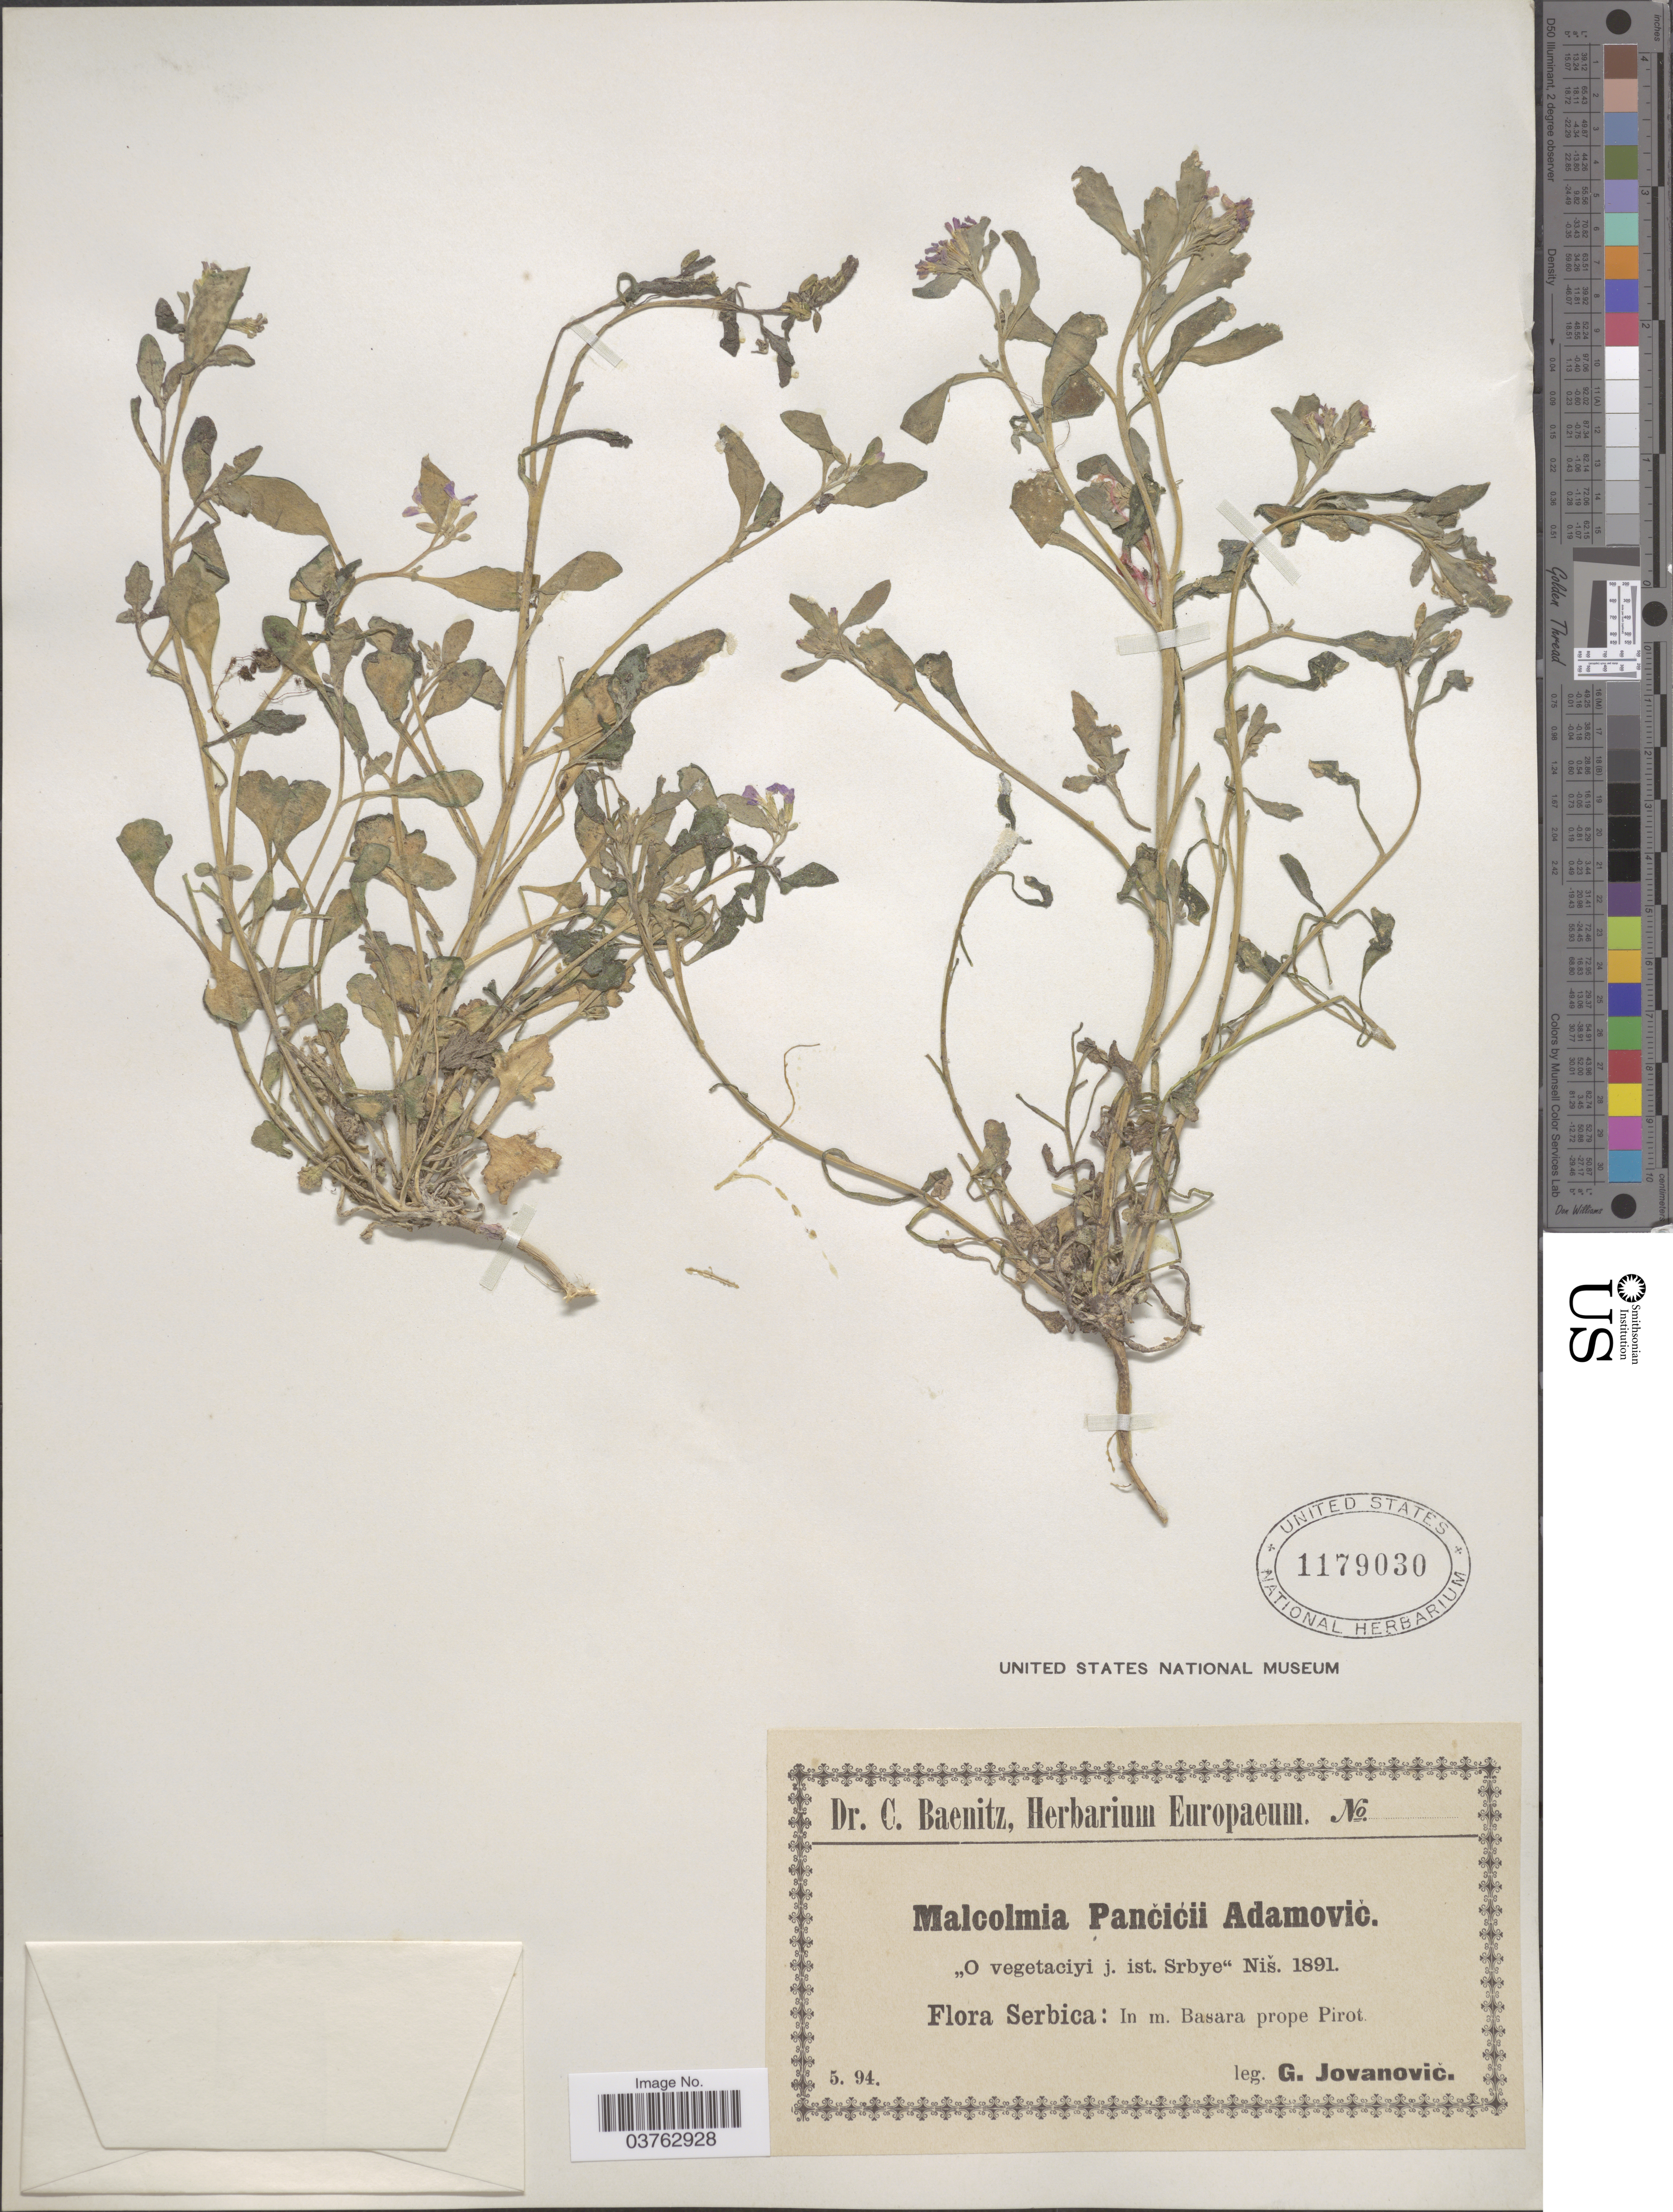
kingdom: Plantae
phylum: Tracheophyta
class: Magnoliopsida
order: Brassicales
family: Brassicaceae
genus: Malcolmia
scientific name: Malcolmia pancicii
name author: Adamović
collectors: G. Jovanovic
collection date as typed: Transcribed d/m/y: /5/94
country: Serbia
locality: Serbica: In m. Basara prope Pirot.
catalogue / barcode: US 1179030